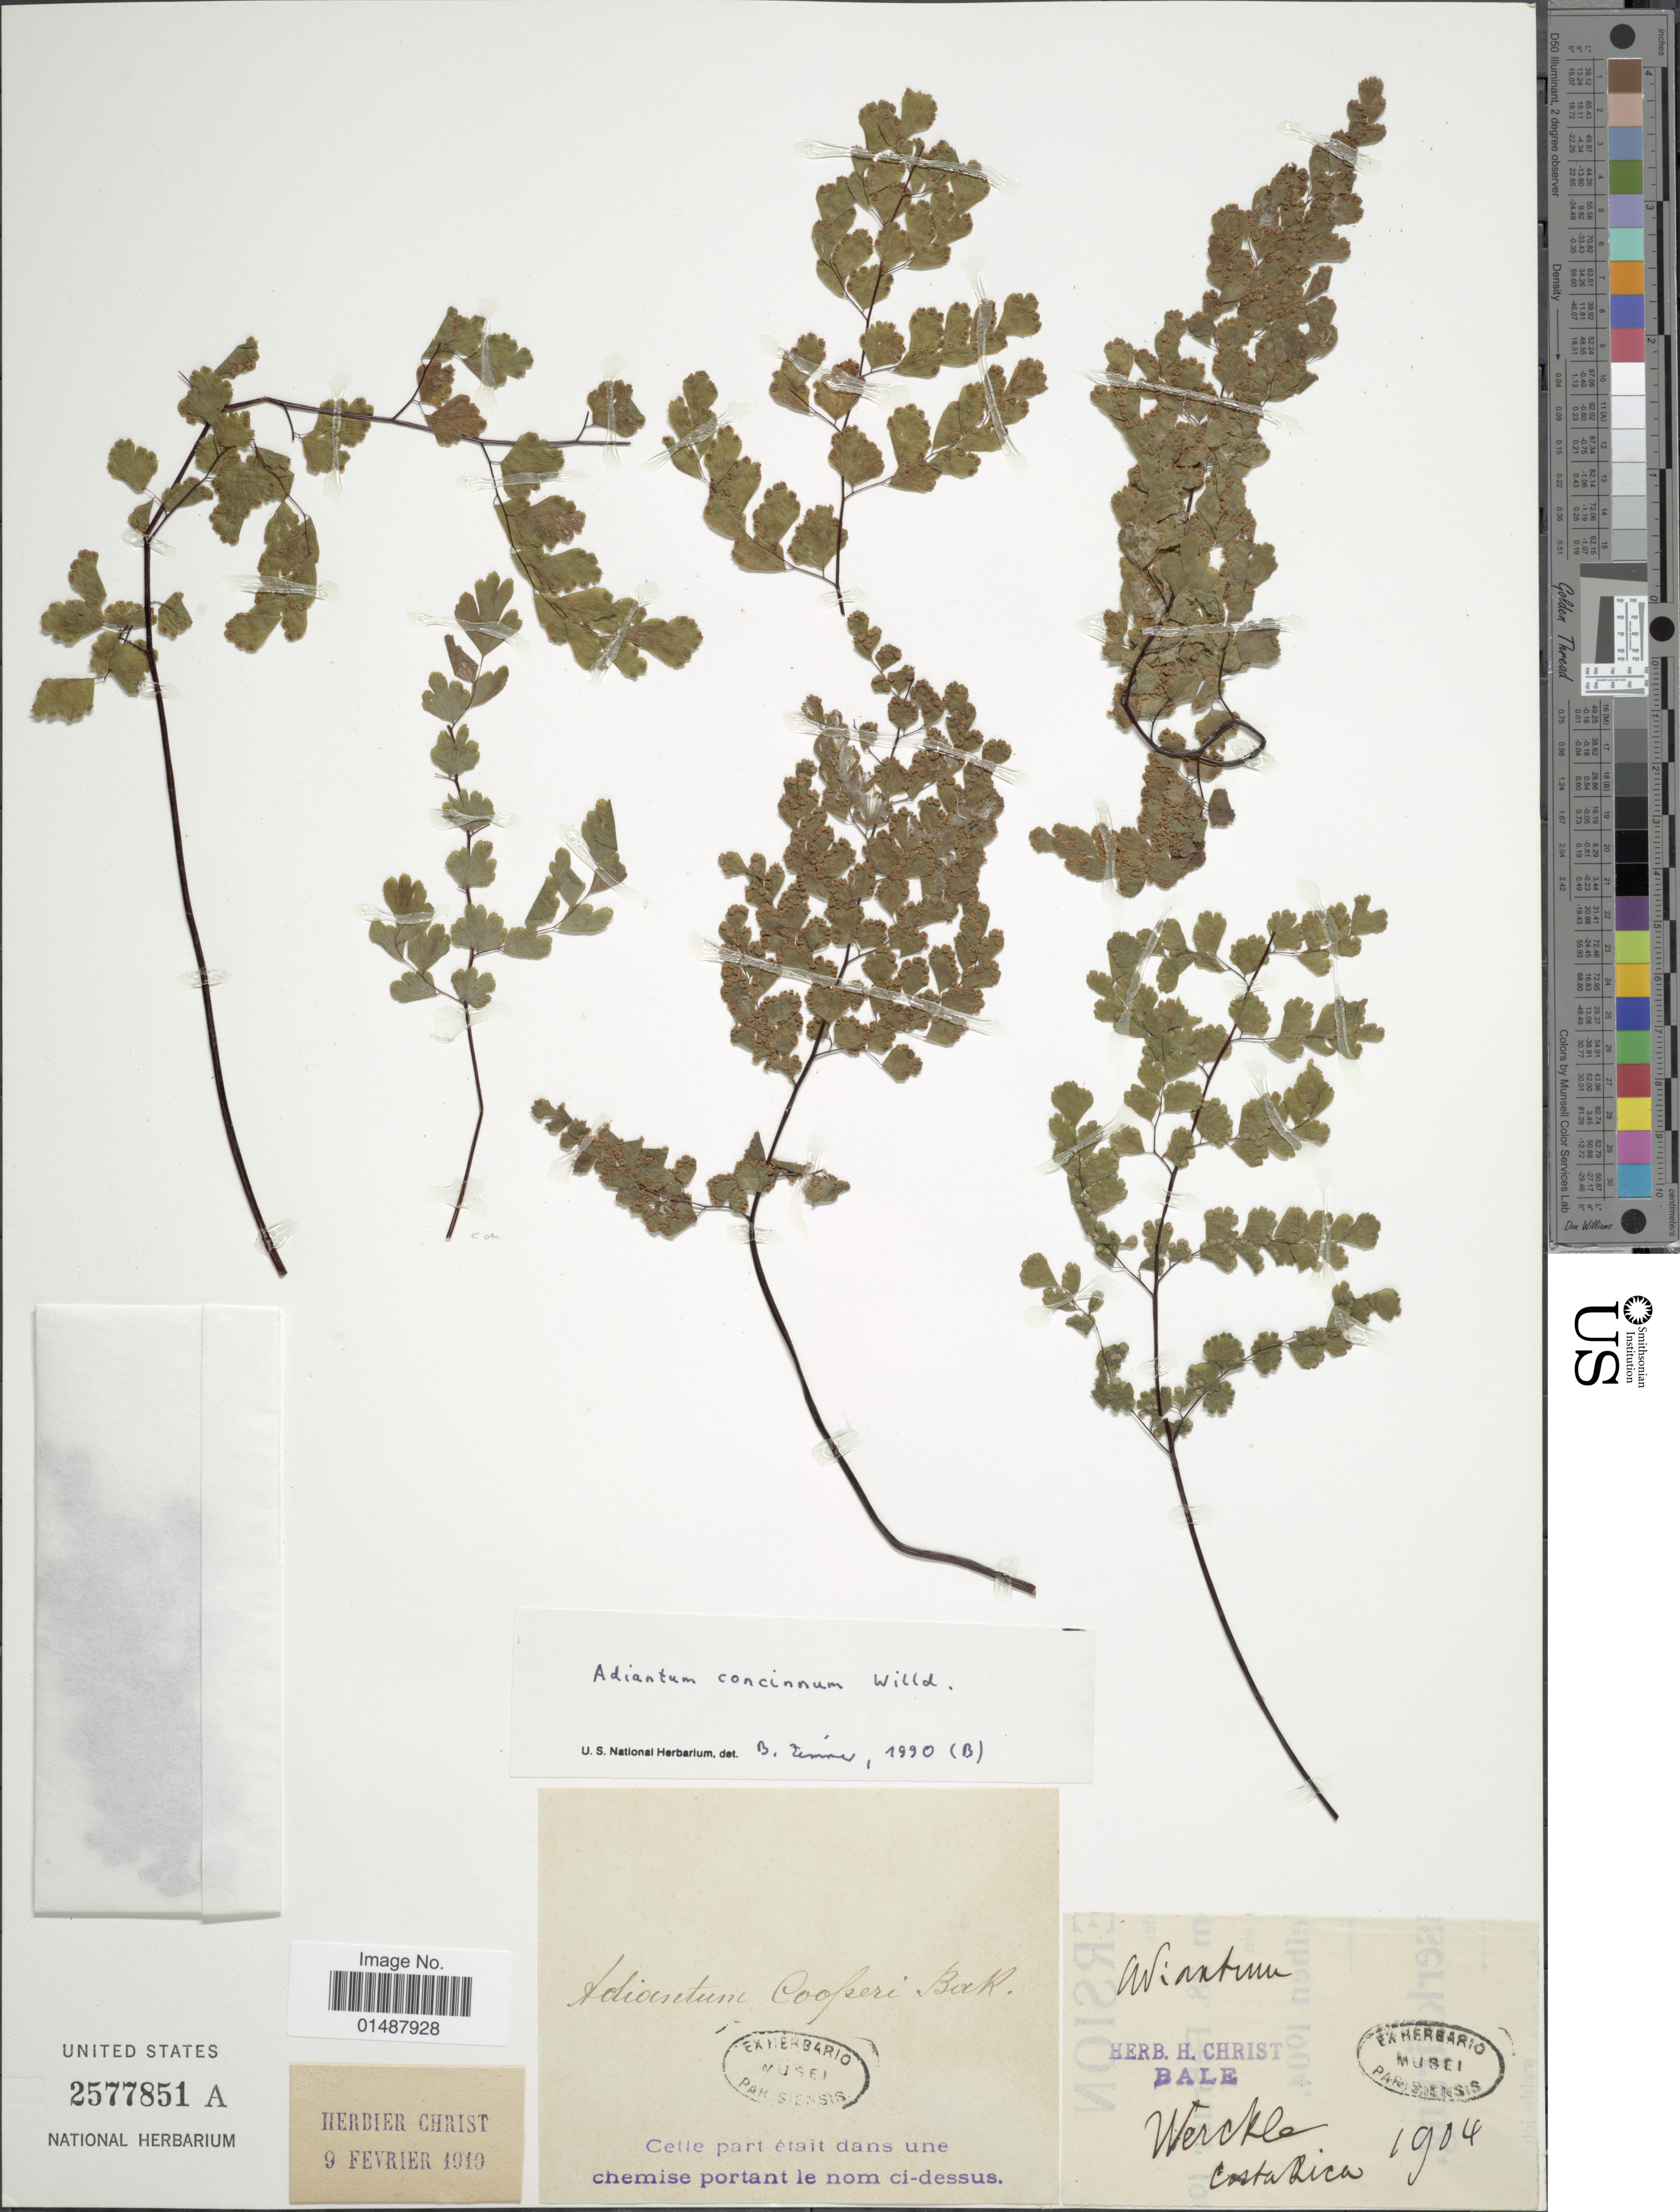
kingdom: Plantae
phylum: Tracheophyta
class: Polypodiopsida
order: Polypodiales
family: Pteridaceae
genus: Adiantum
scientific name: Adiantum concinnum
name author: Humb. & Bonpl. ex Willd.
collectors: Wercklé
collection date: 1904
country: Costa Rica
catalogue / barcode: US 2577851A